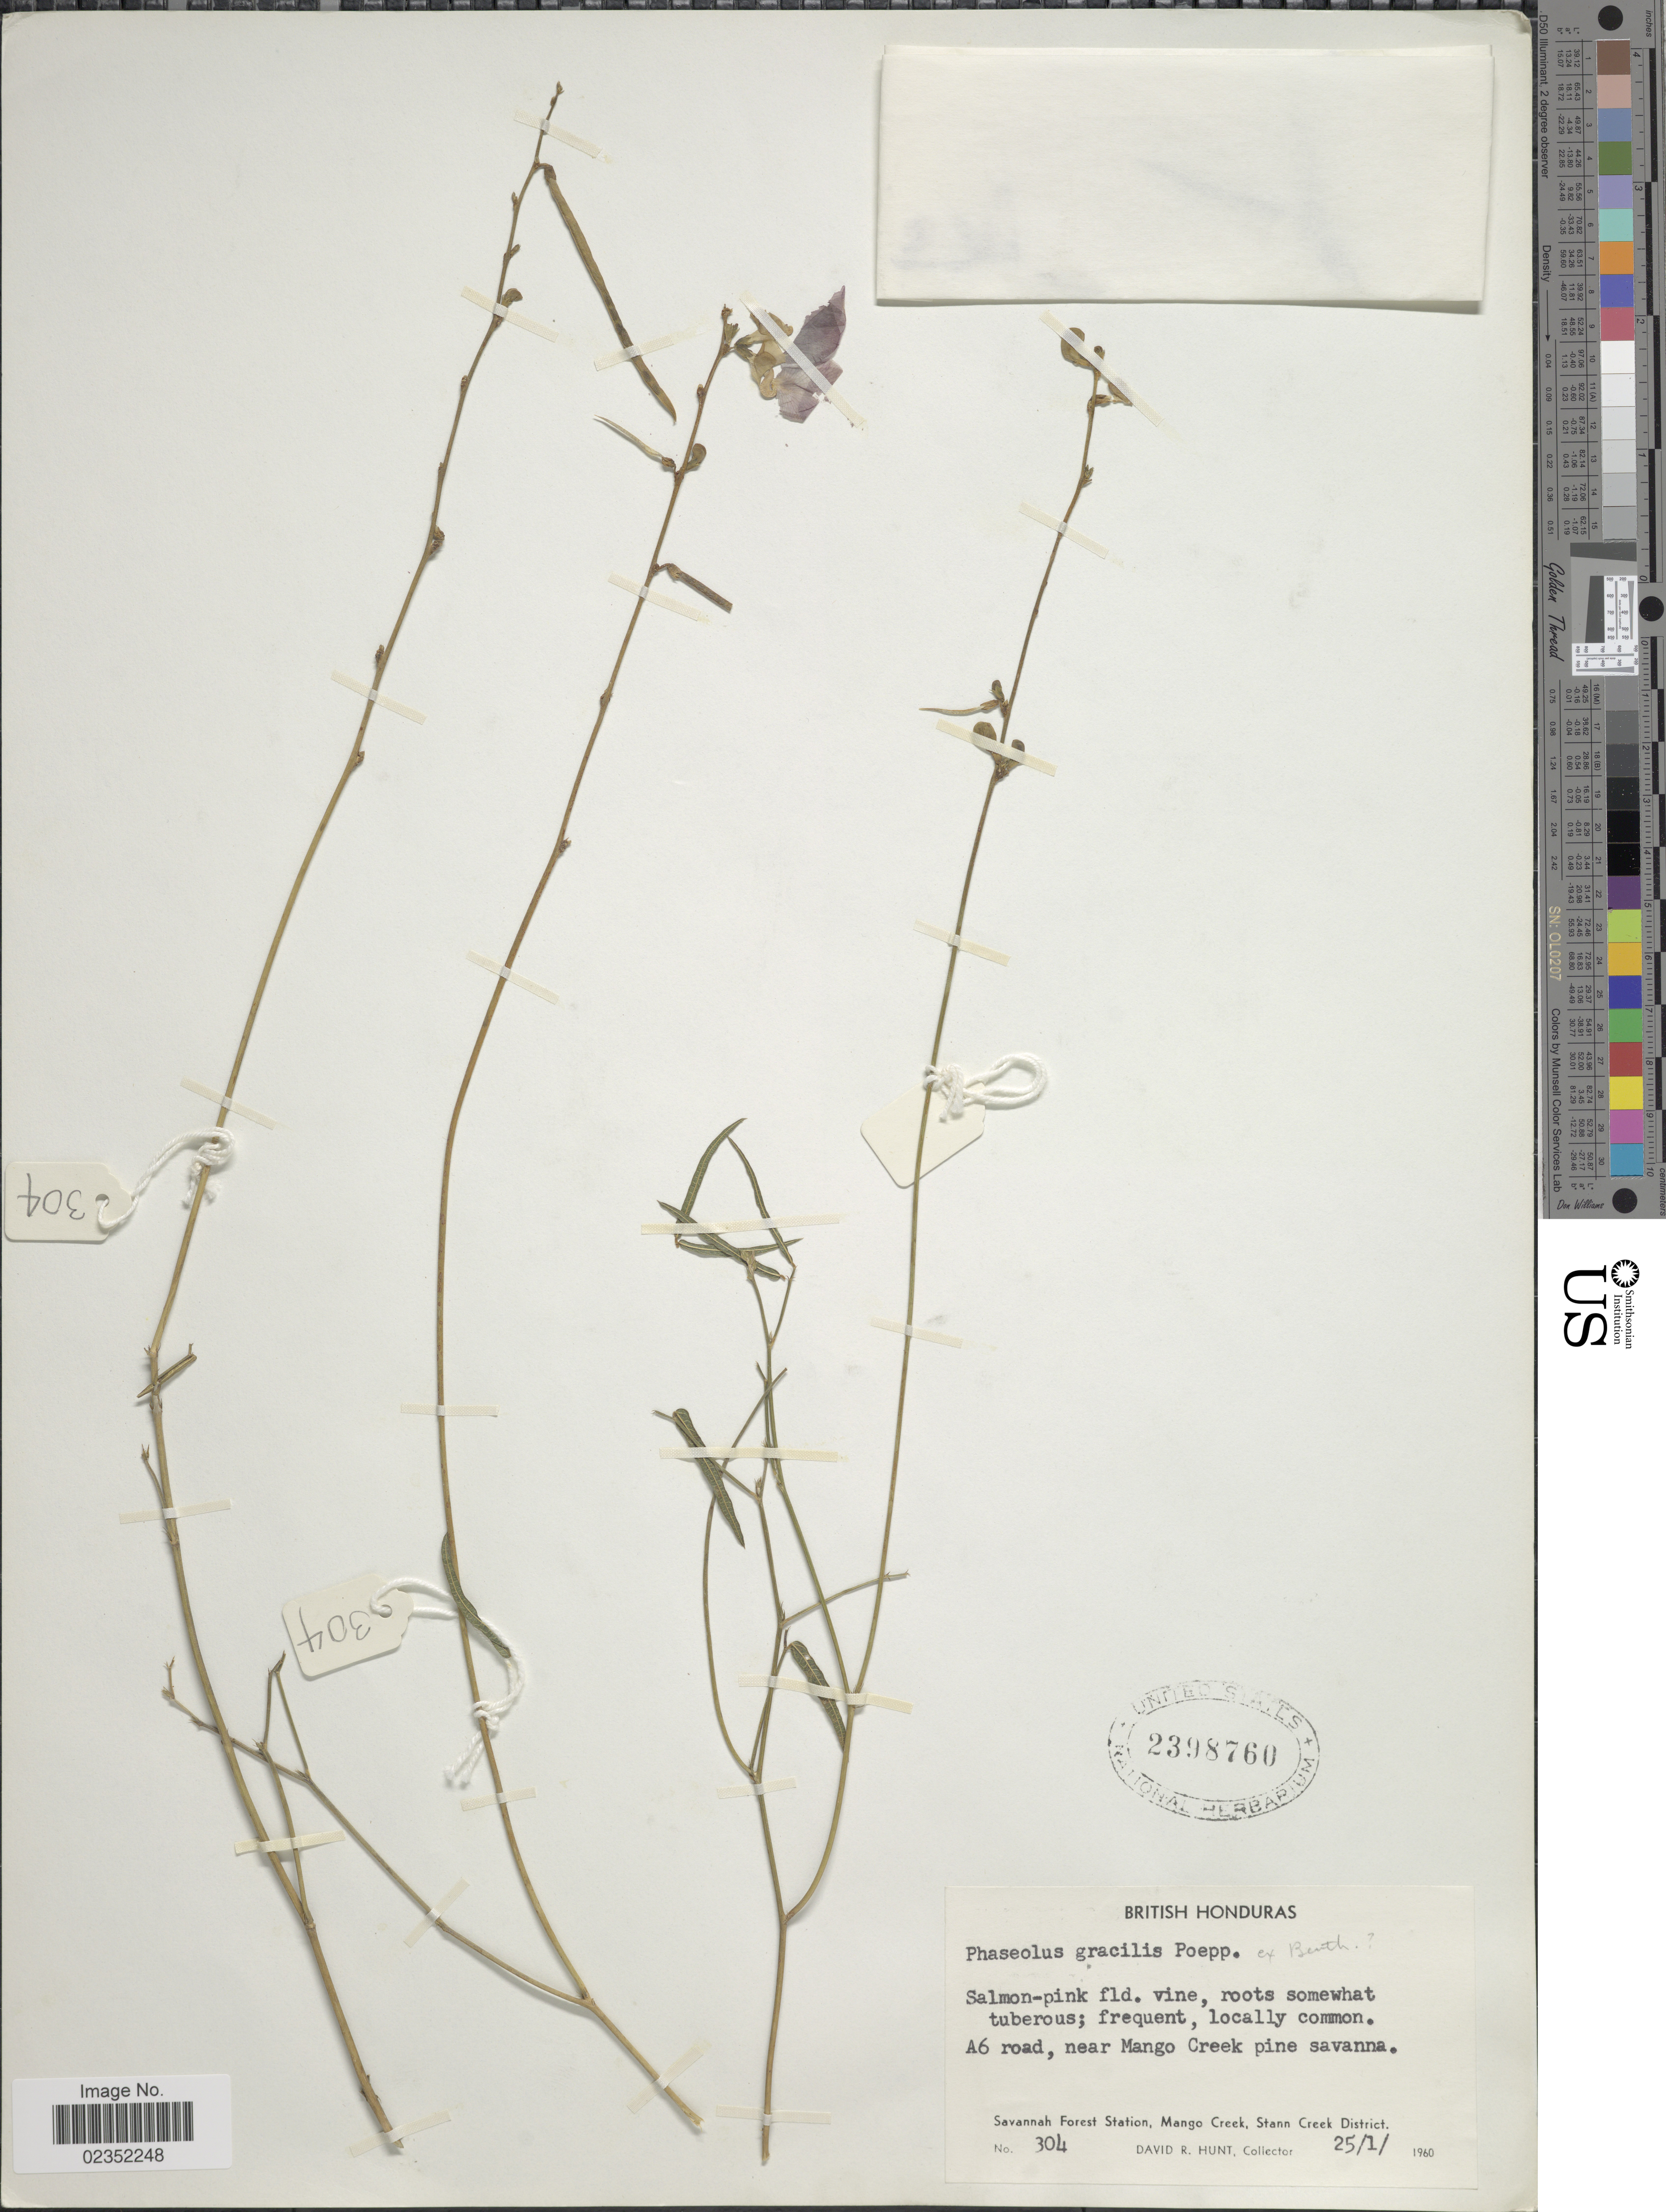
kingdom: Plantae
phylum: Tracheophyta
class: Magnoliopsida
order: Fabales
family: Fabaceae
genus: Macroptilium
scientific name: Macroptilium gracile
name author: (Poepp. ex Benth.) Urb.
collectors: D. R. Hunt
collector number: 304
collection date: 1960-01-25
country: Belize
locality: British HOnduras. A6 road, near Mango Creek pine savanna. Savannah Forest Station, Mango Creek, Stann Creek District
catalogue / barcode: US 2398760